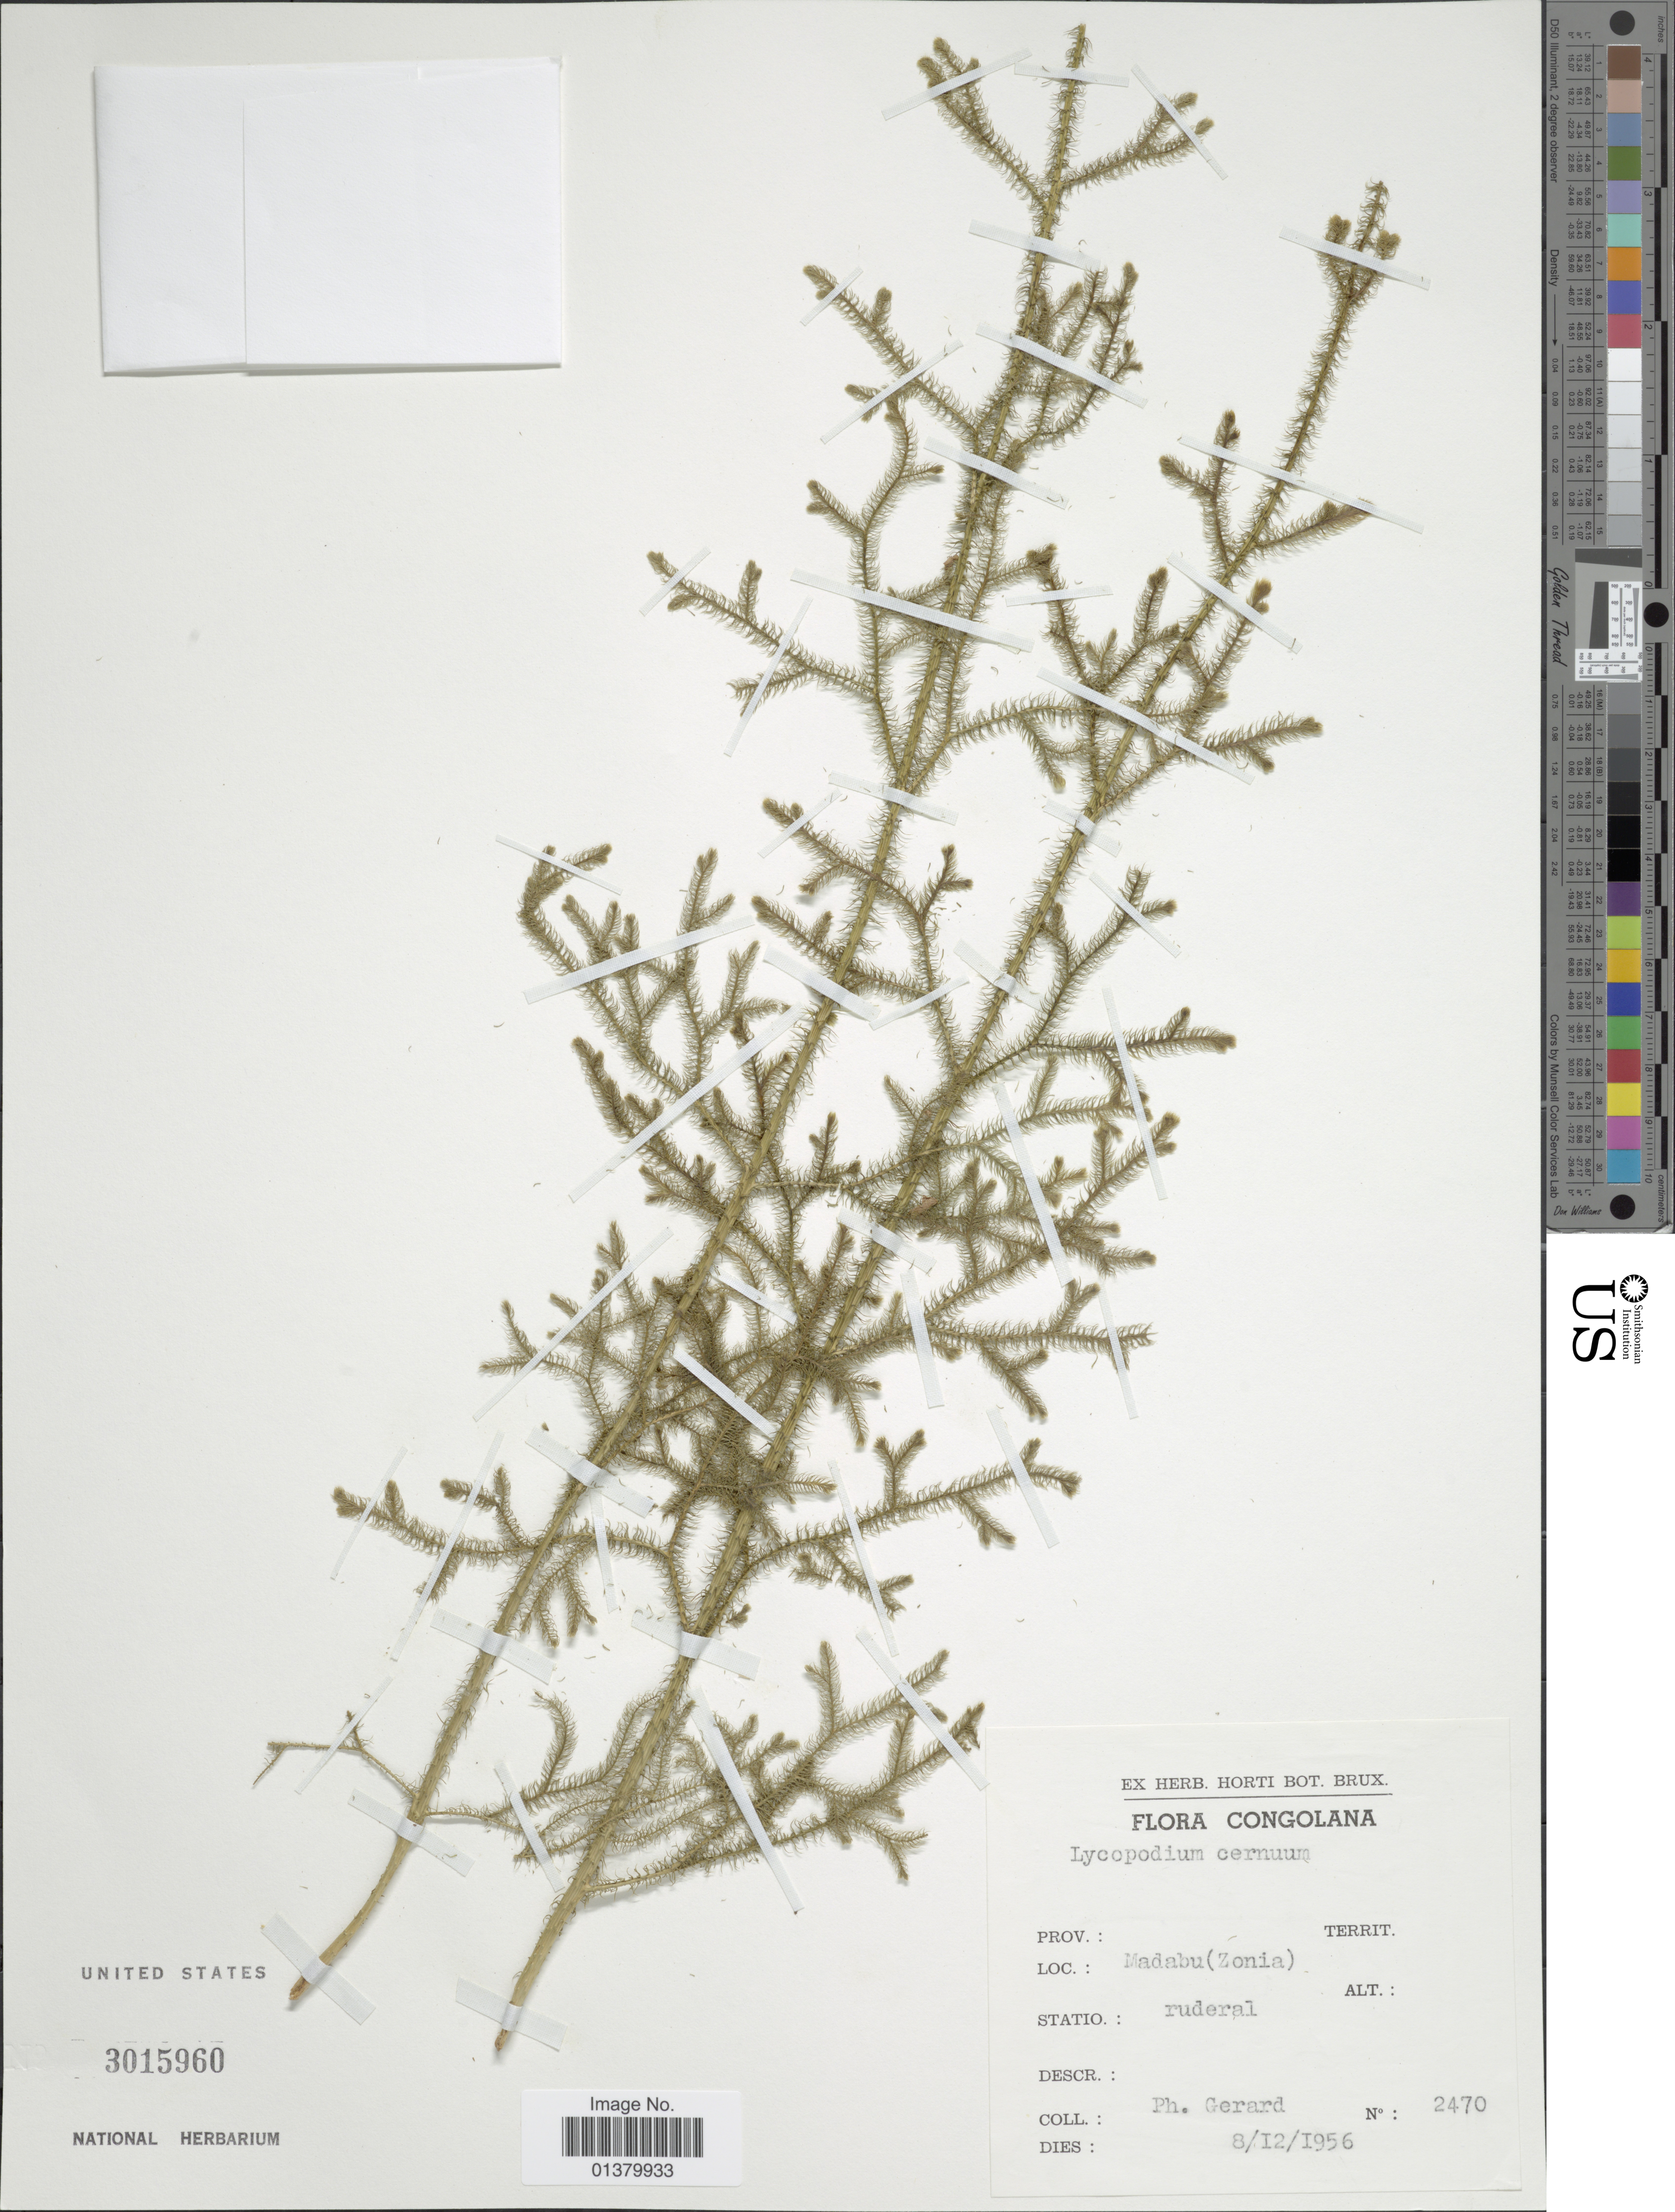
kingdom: Plantae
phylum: Tracheophyta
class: Lycopodiopsida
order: Lycopodiales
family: Lycopodiaceae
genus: Palhinhaea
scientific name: Palhinhaea cernua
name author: (L.) Vasc. & Franco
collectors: P. Gerard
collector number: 2470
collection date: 1956-12-08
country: Congo, Democratic Republic of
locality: Madabu (Zonia)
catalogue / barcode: US 3015960